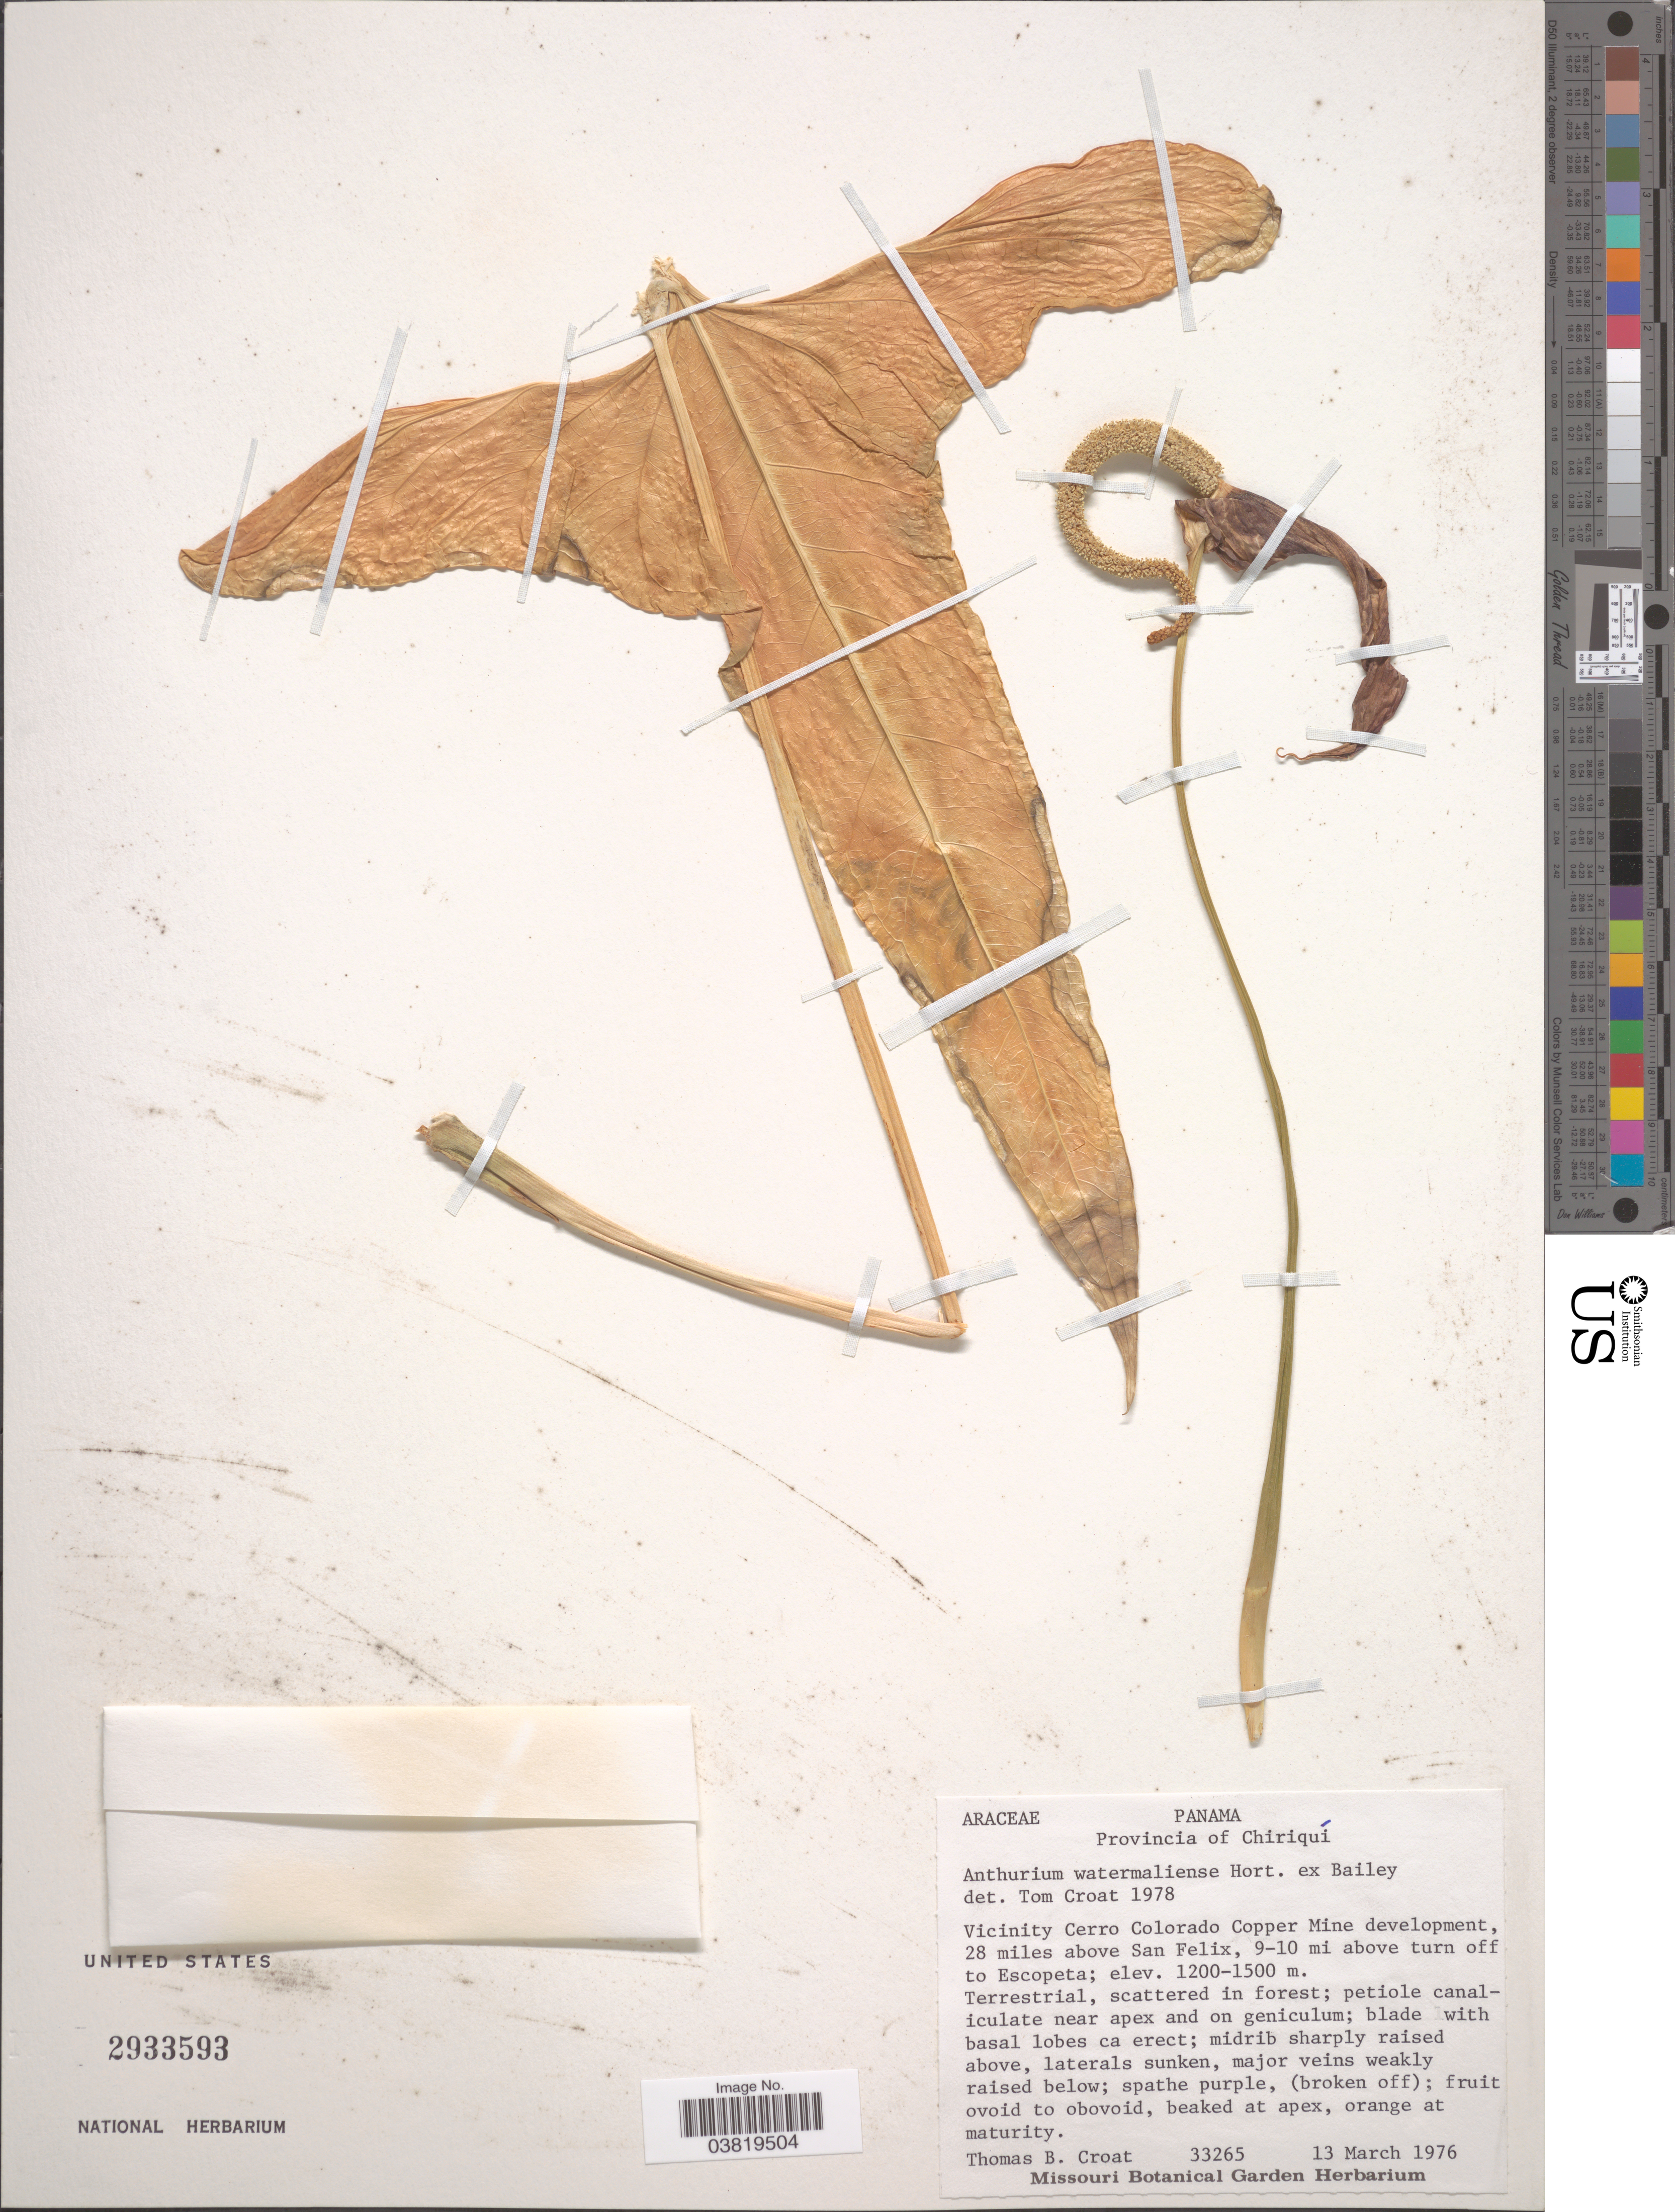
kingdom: Plantae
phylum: Tracheophyta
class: Liliopsida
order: Alismatales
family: Araceae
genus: Anthurium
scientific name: Anthurium watermaliense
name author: L.H. Bailey & Nash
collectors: T. B. Croat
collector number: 33265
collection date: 1976-03-13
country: Panama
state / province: Chiriqui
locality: Vicinity Cerro Colorado Copper Mine development, 28 miles above San Felix, 9-10 mi above turn off to Escopeta.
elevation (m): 1200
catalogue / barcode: US 2933593